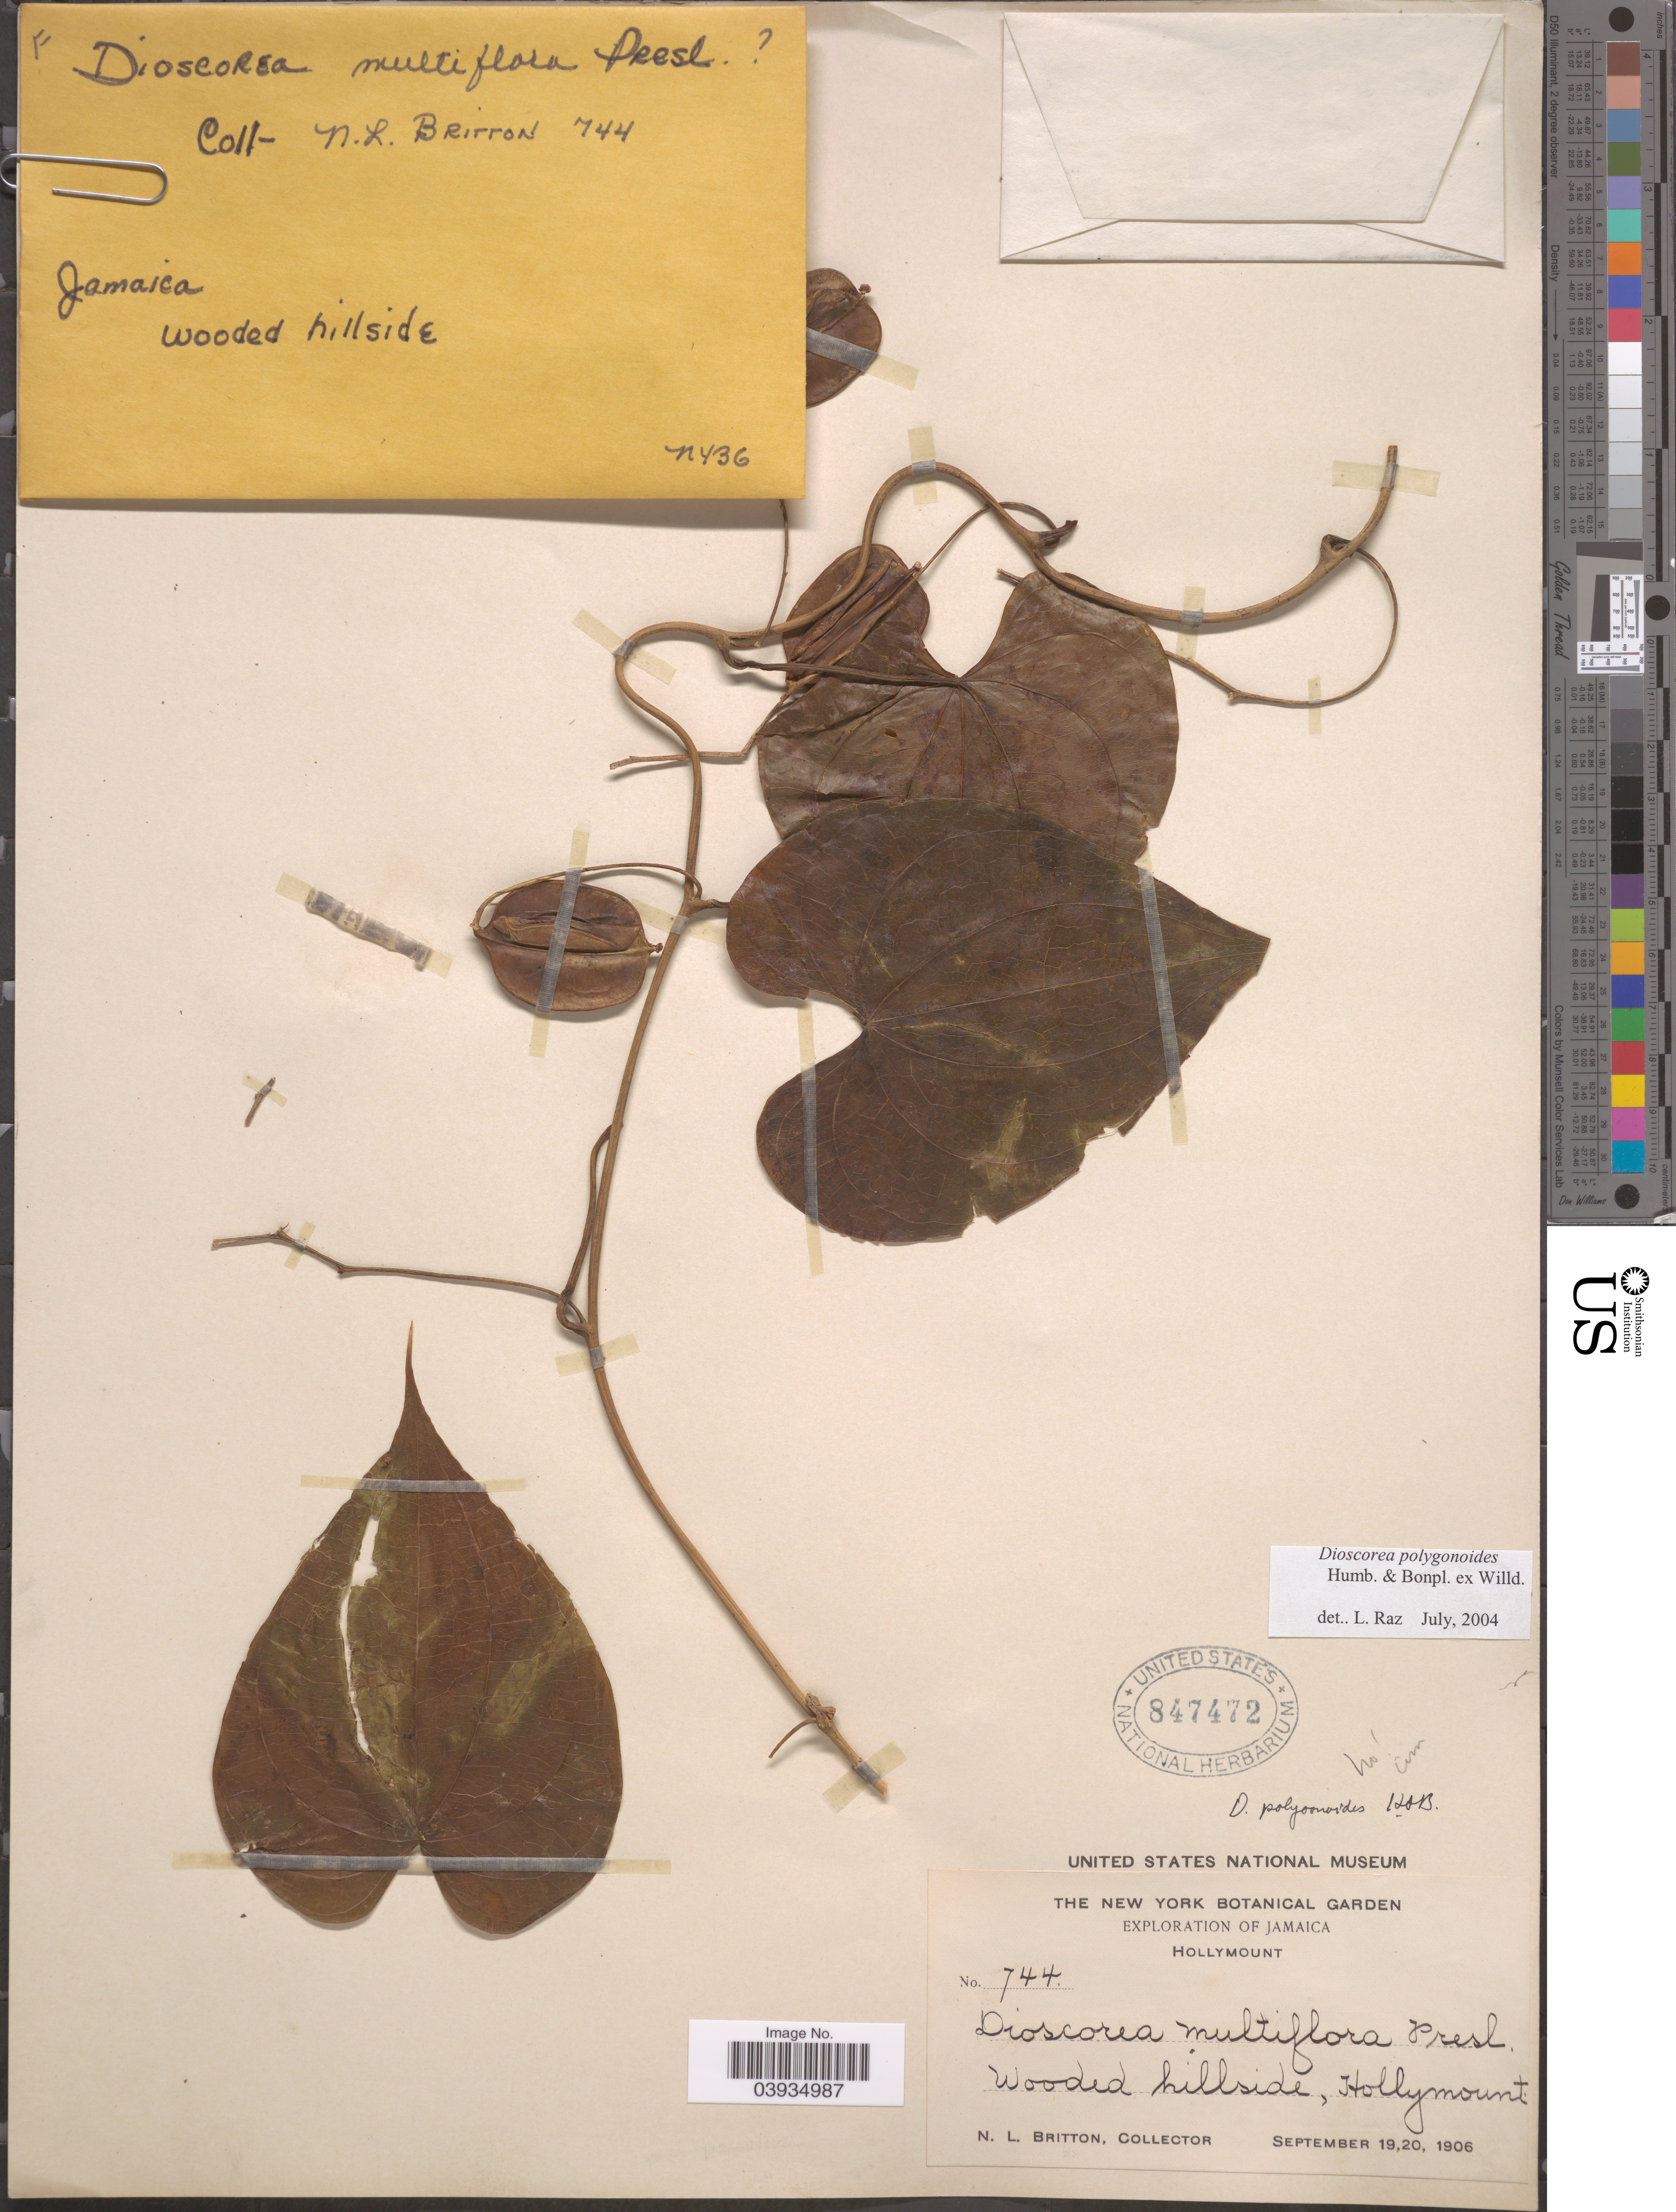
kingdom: Plantae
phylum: Tracheophyta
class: Liliopsida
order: Dioscoreales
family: Dioscoreaceae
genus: Dioscorea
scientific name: Dioscorea polygonoides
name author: Humb. & Bonpl. ex Willd.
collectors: N. Britton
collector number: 744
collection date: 1906-09-19/1906-09-20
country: Jamaica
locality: Hollymount.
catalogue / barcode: US 847472